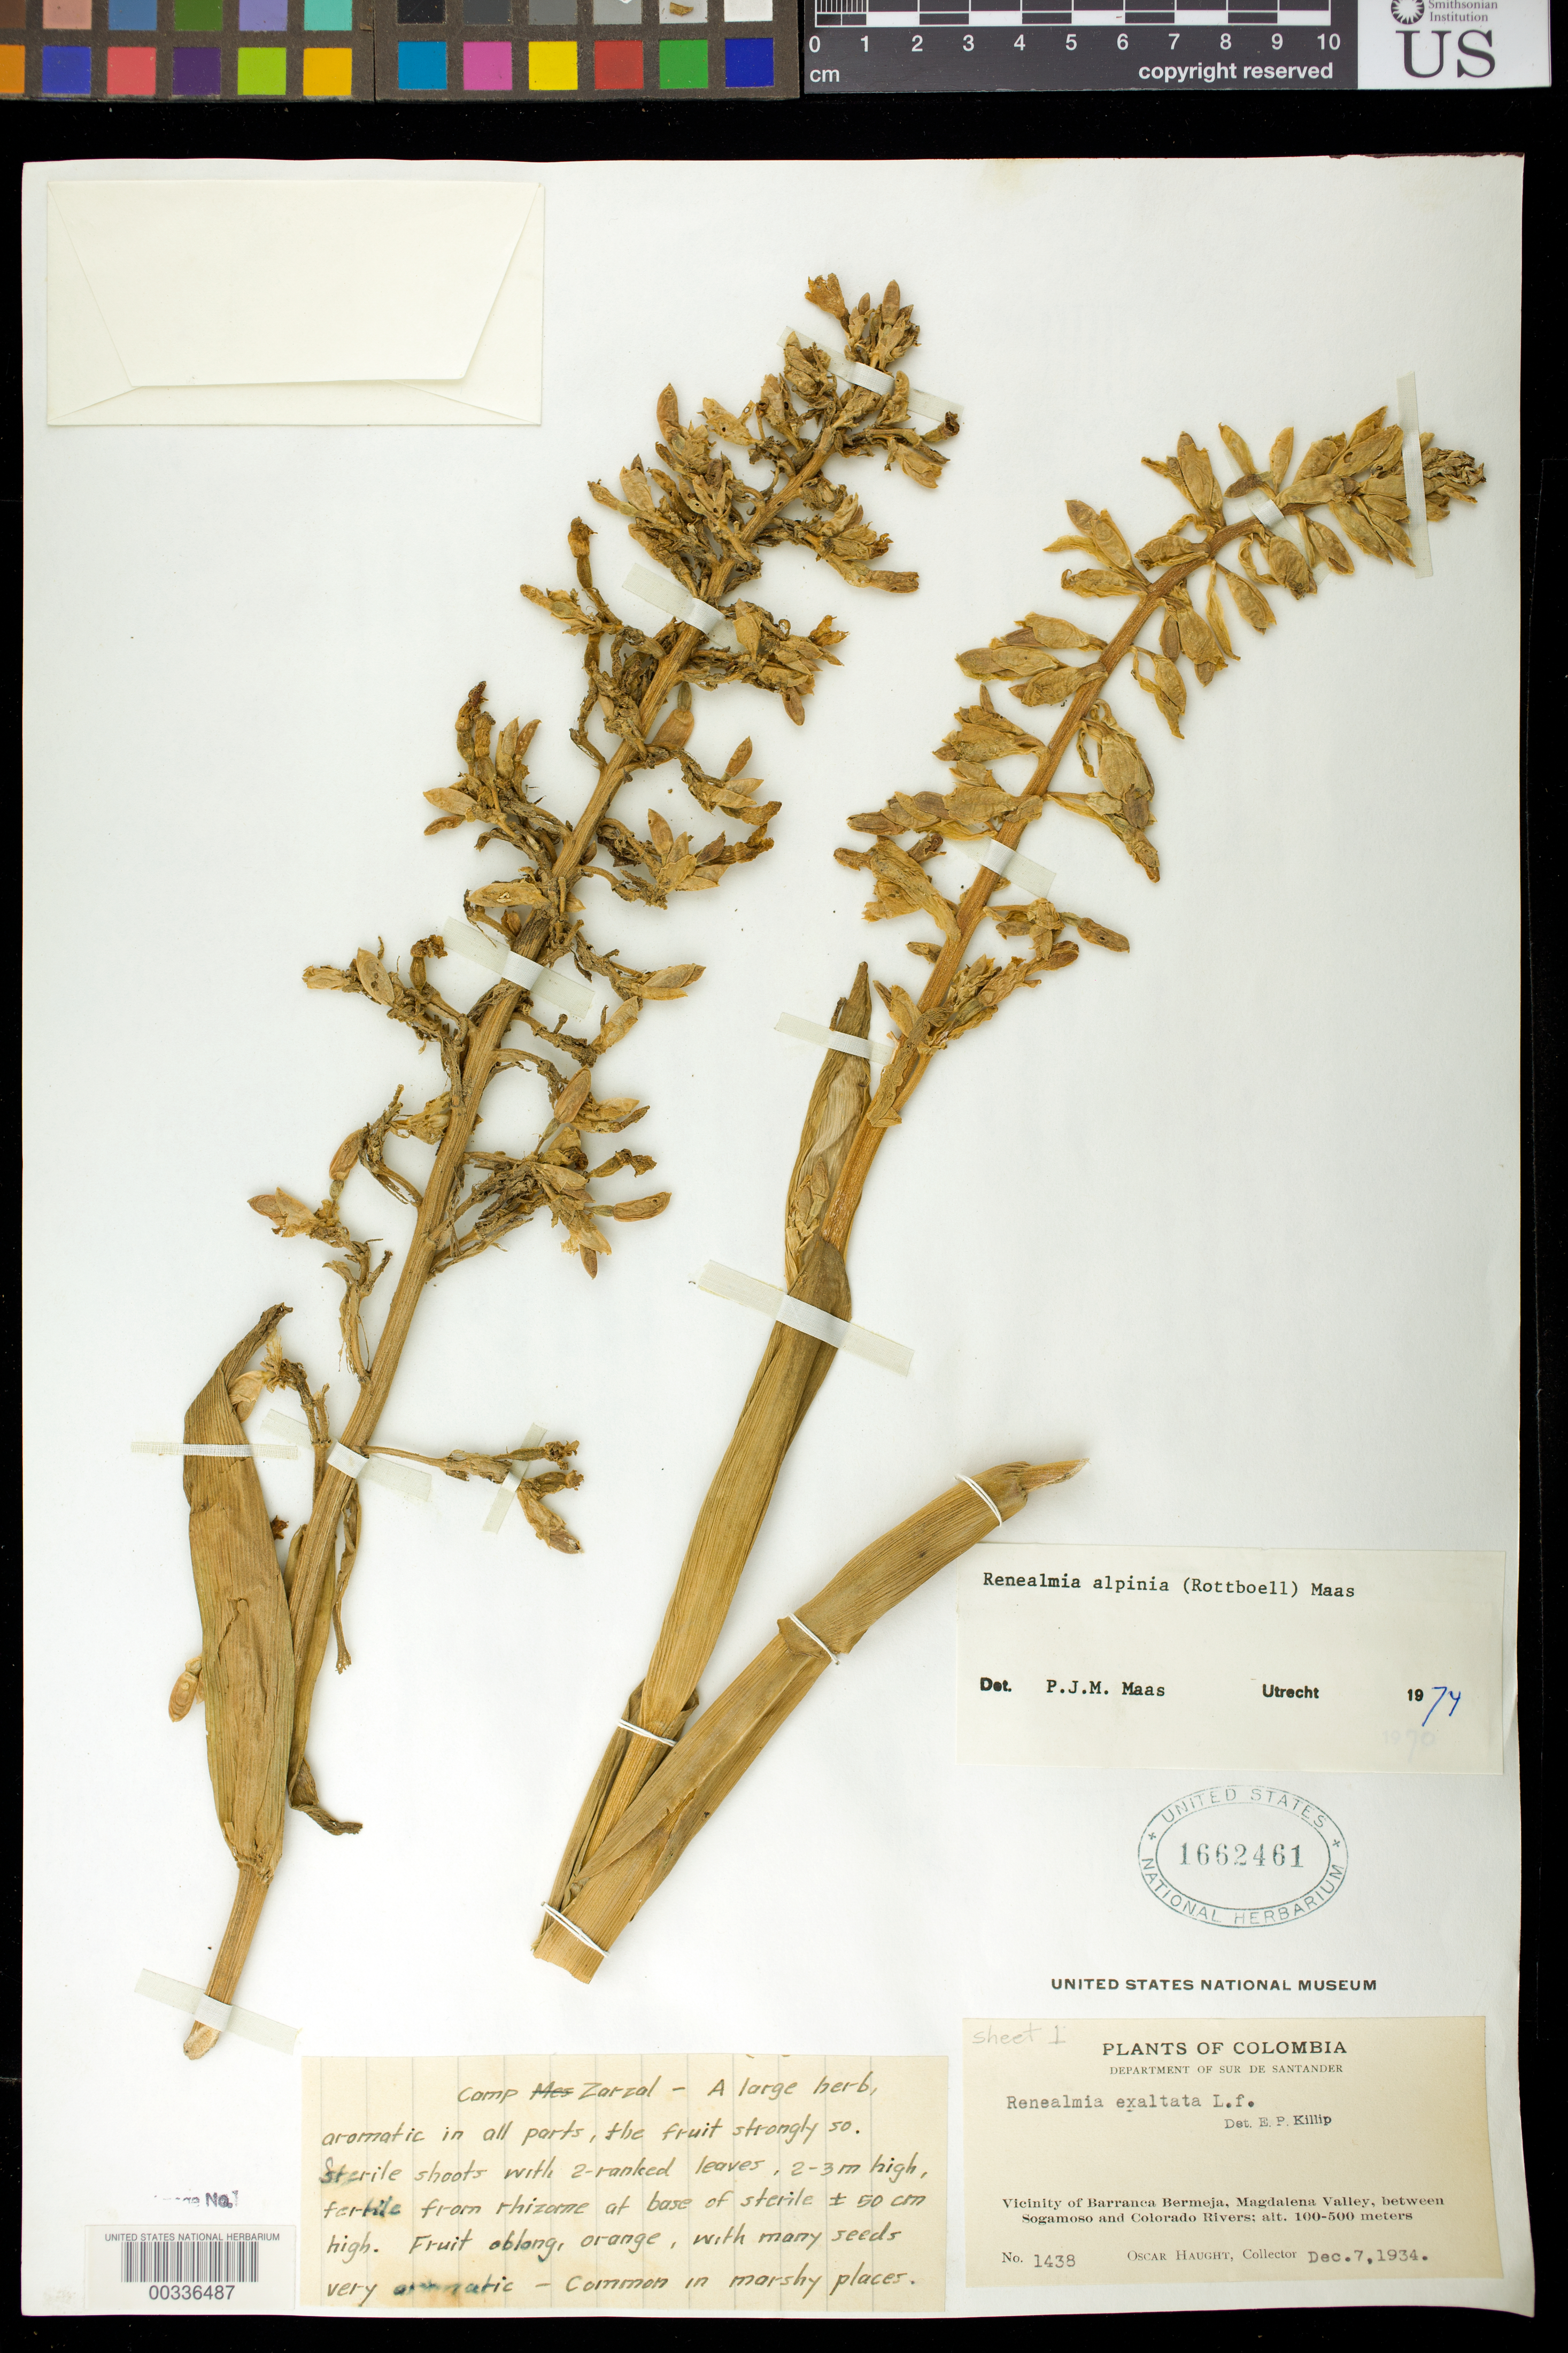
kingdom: Plantae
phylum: Tracheophyta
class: Liliopsida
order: Zingiberales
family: Zingiberaceae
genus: Renealmia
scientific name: Renealmia alpinia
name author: (Rottb.) Maas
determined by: Maas, Paul J. M.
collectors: O. L. Haught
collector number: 1438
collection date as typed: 07 Dec 1934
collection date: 1934-12-07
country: Colombia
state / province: Santander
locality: Camp Zarzal, vicinity of Barrancabermeja, Magdalena Valley, between Sogamosa and Colorado Rivers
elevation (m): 100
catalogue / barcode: US 1662461